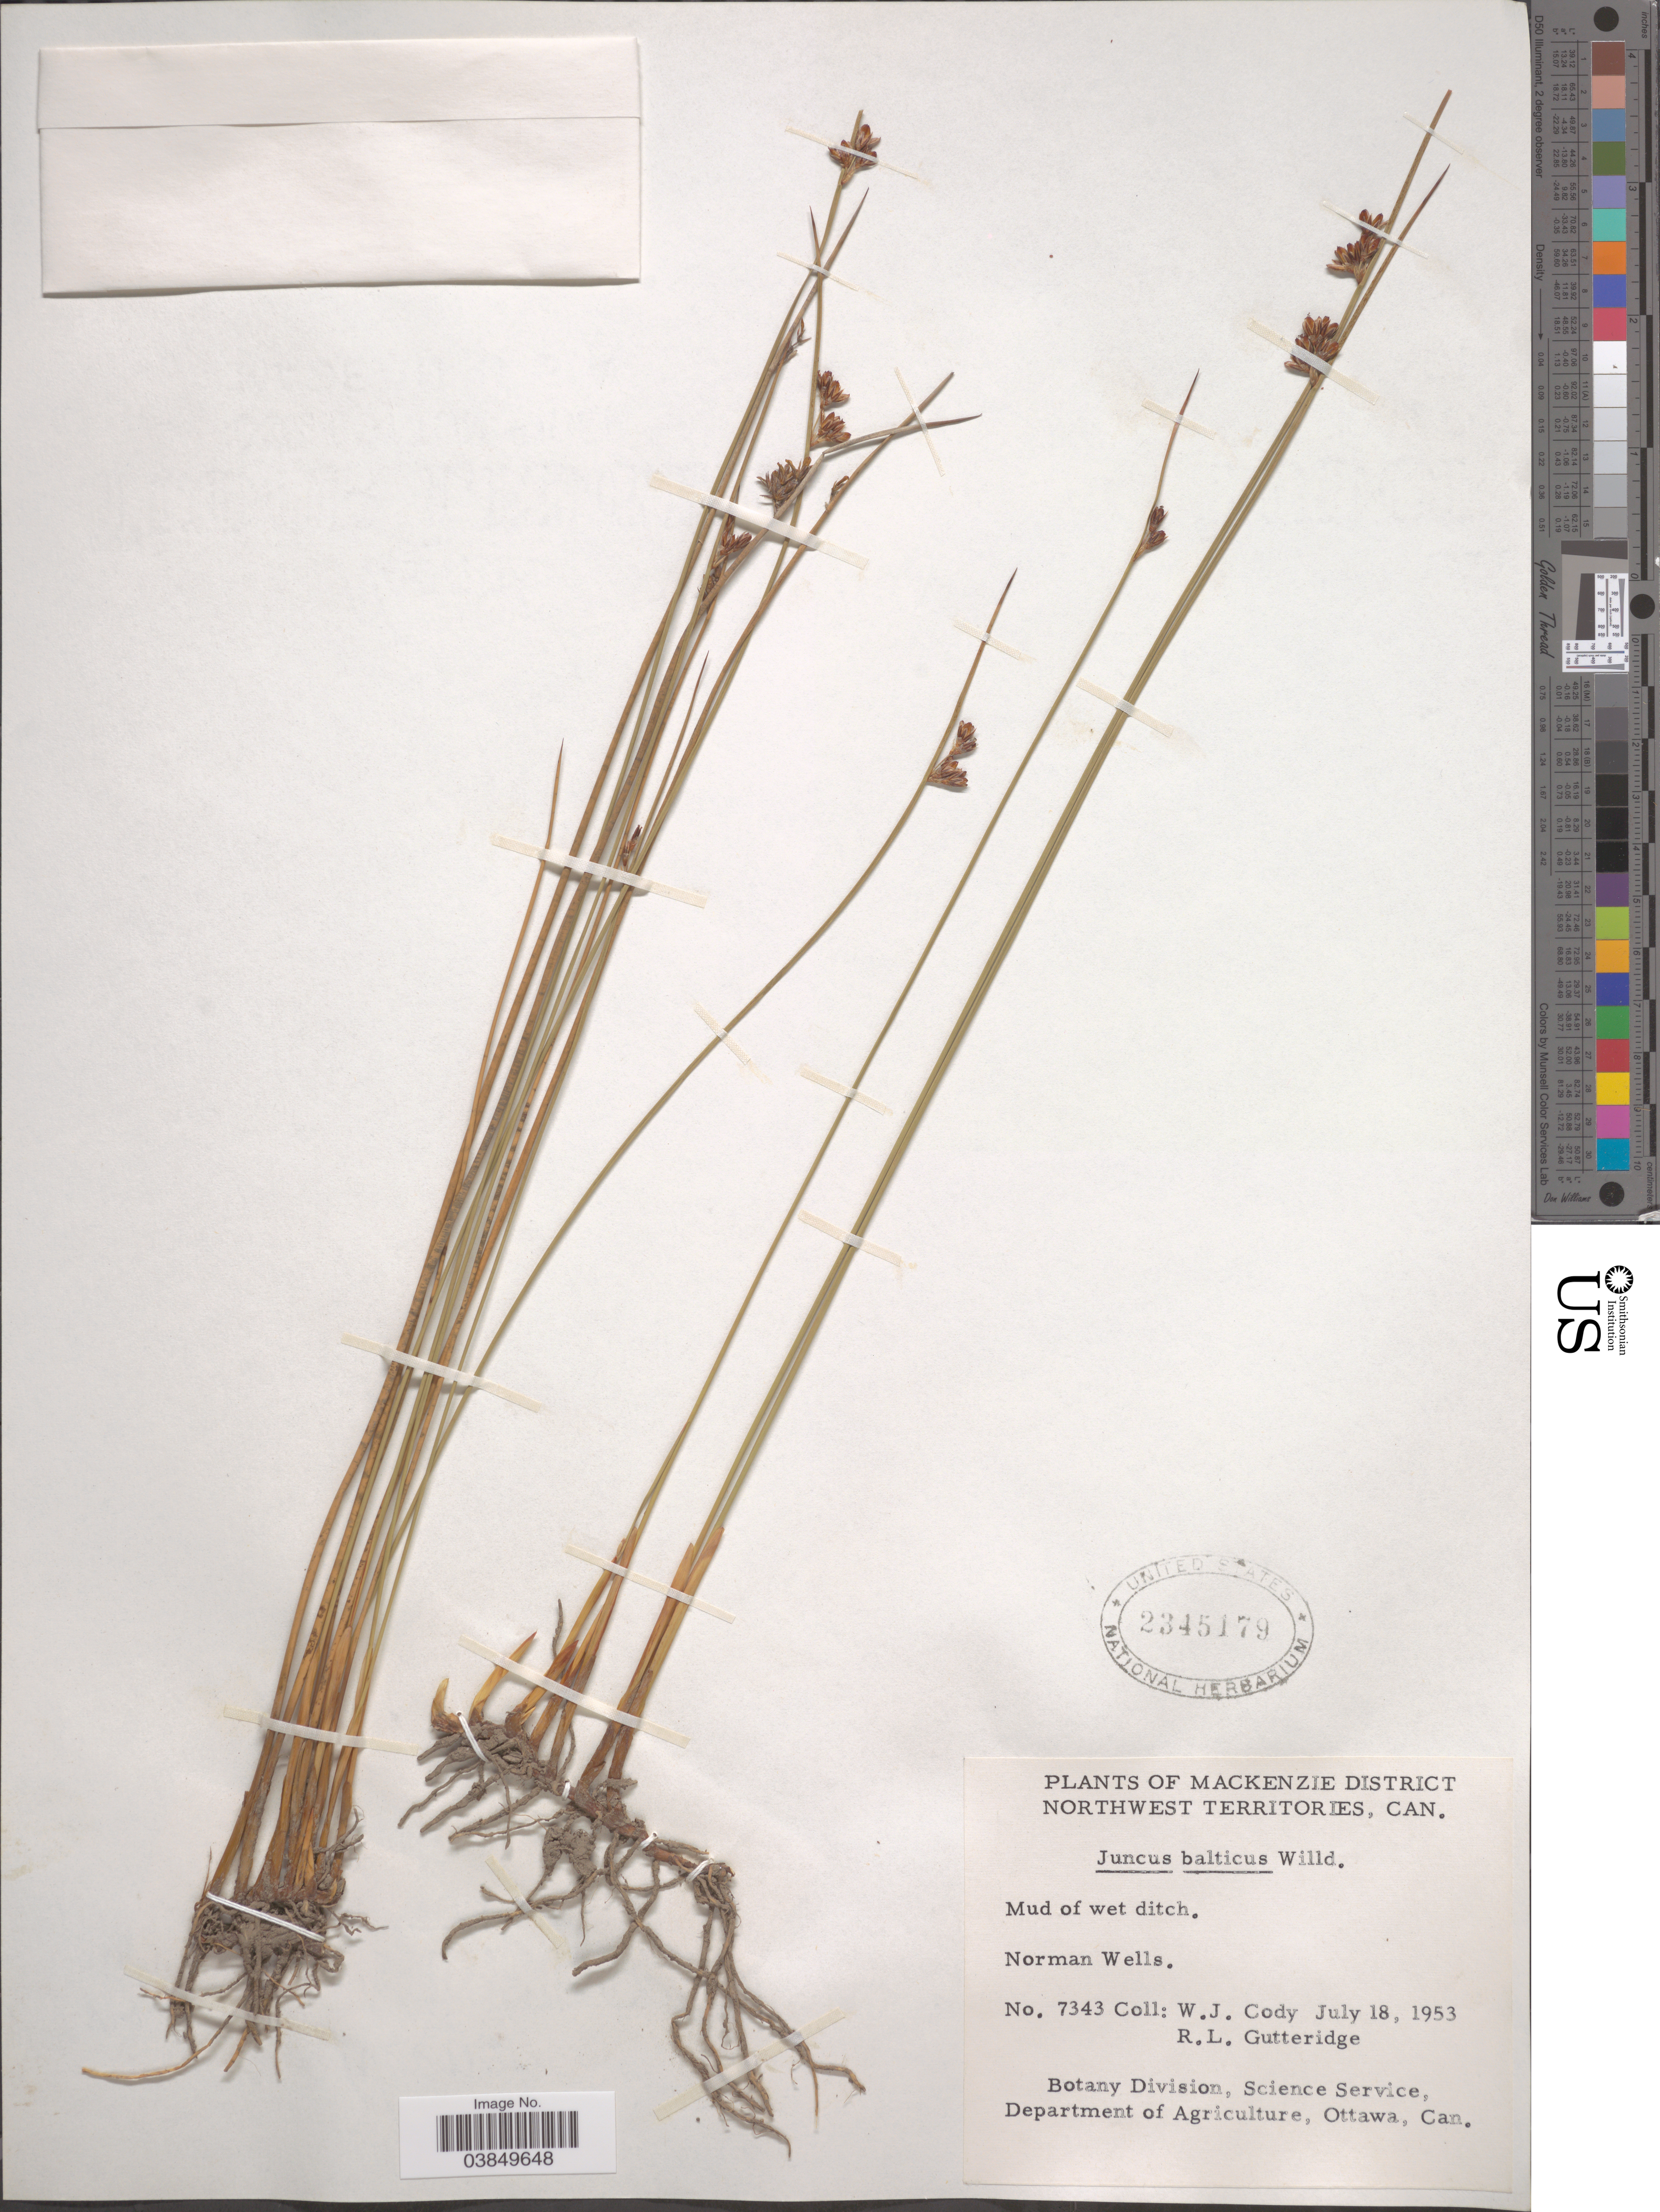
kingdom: Plantae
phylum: Tracheophyta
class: Liliopsida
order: Poales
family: Juncaceae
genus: Juncus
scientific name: Juncus balticus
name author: Willd.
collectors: W. Cody & R. Gutteridge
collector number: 7343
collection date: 1953-07-18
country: Canada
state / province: Northwest Territories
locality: Mackenzie District. Norman Wells.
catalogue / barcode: US 2345179